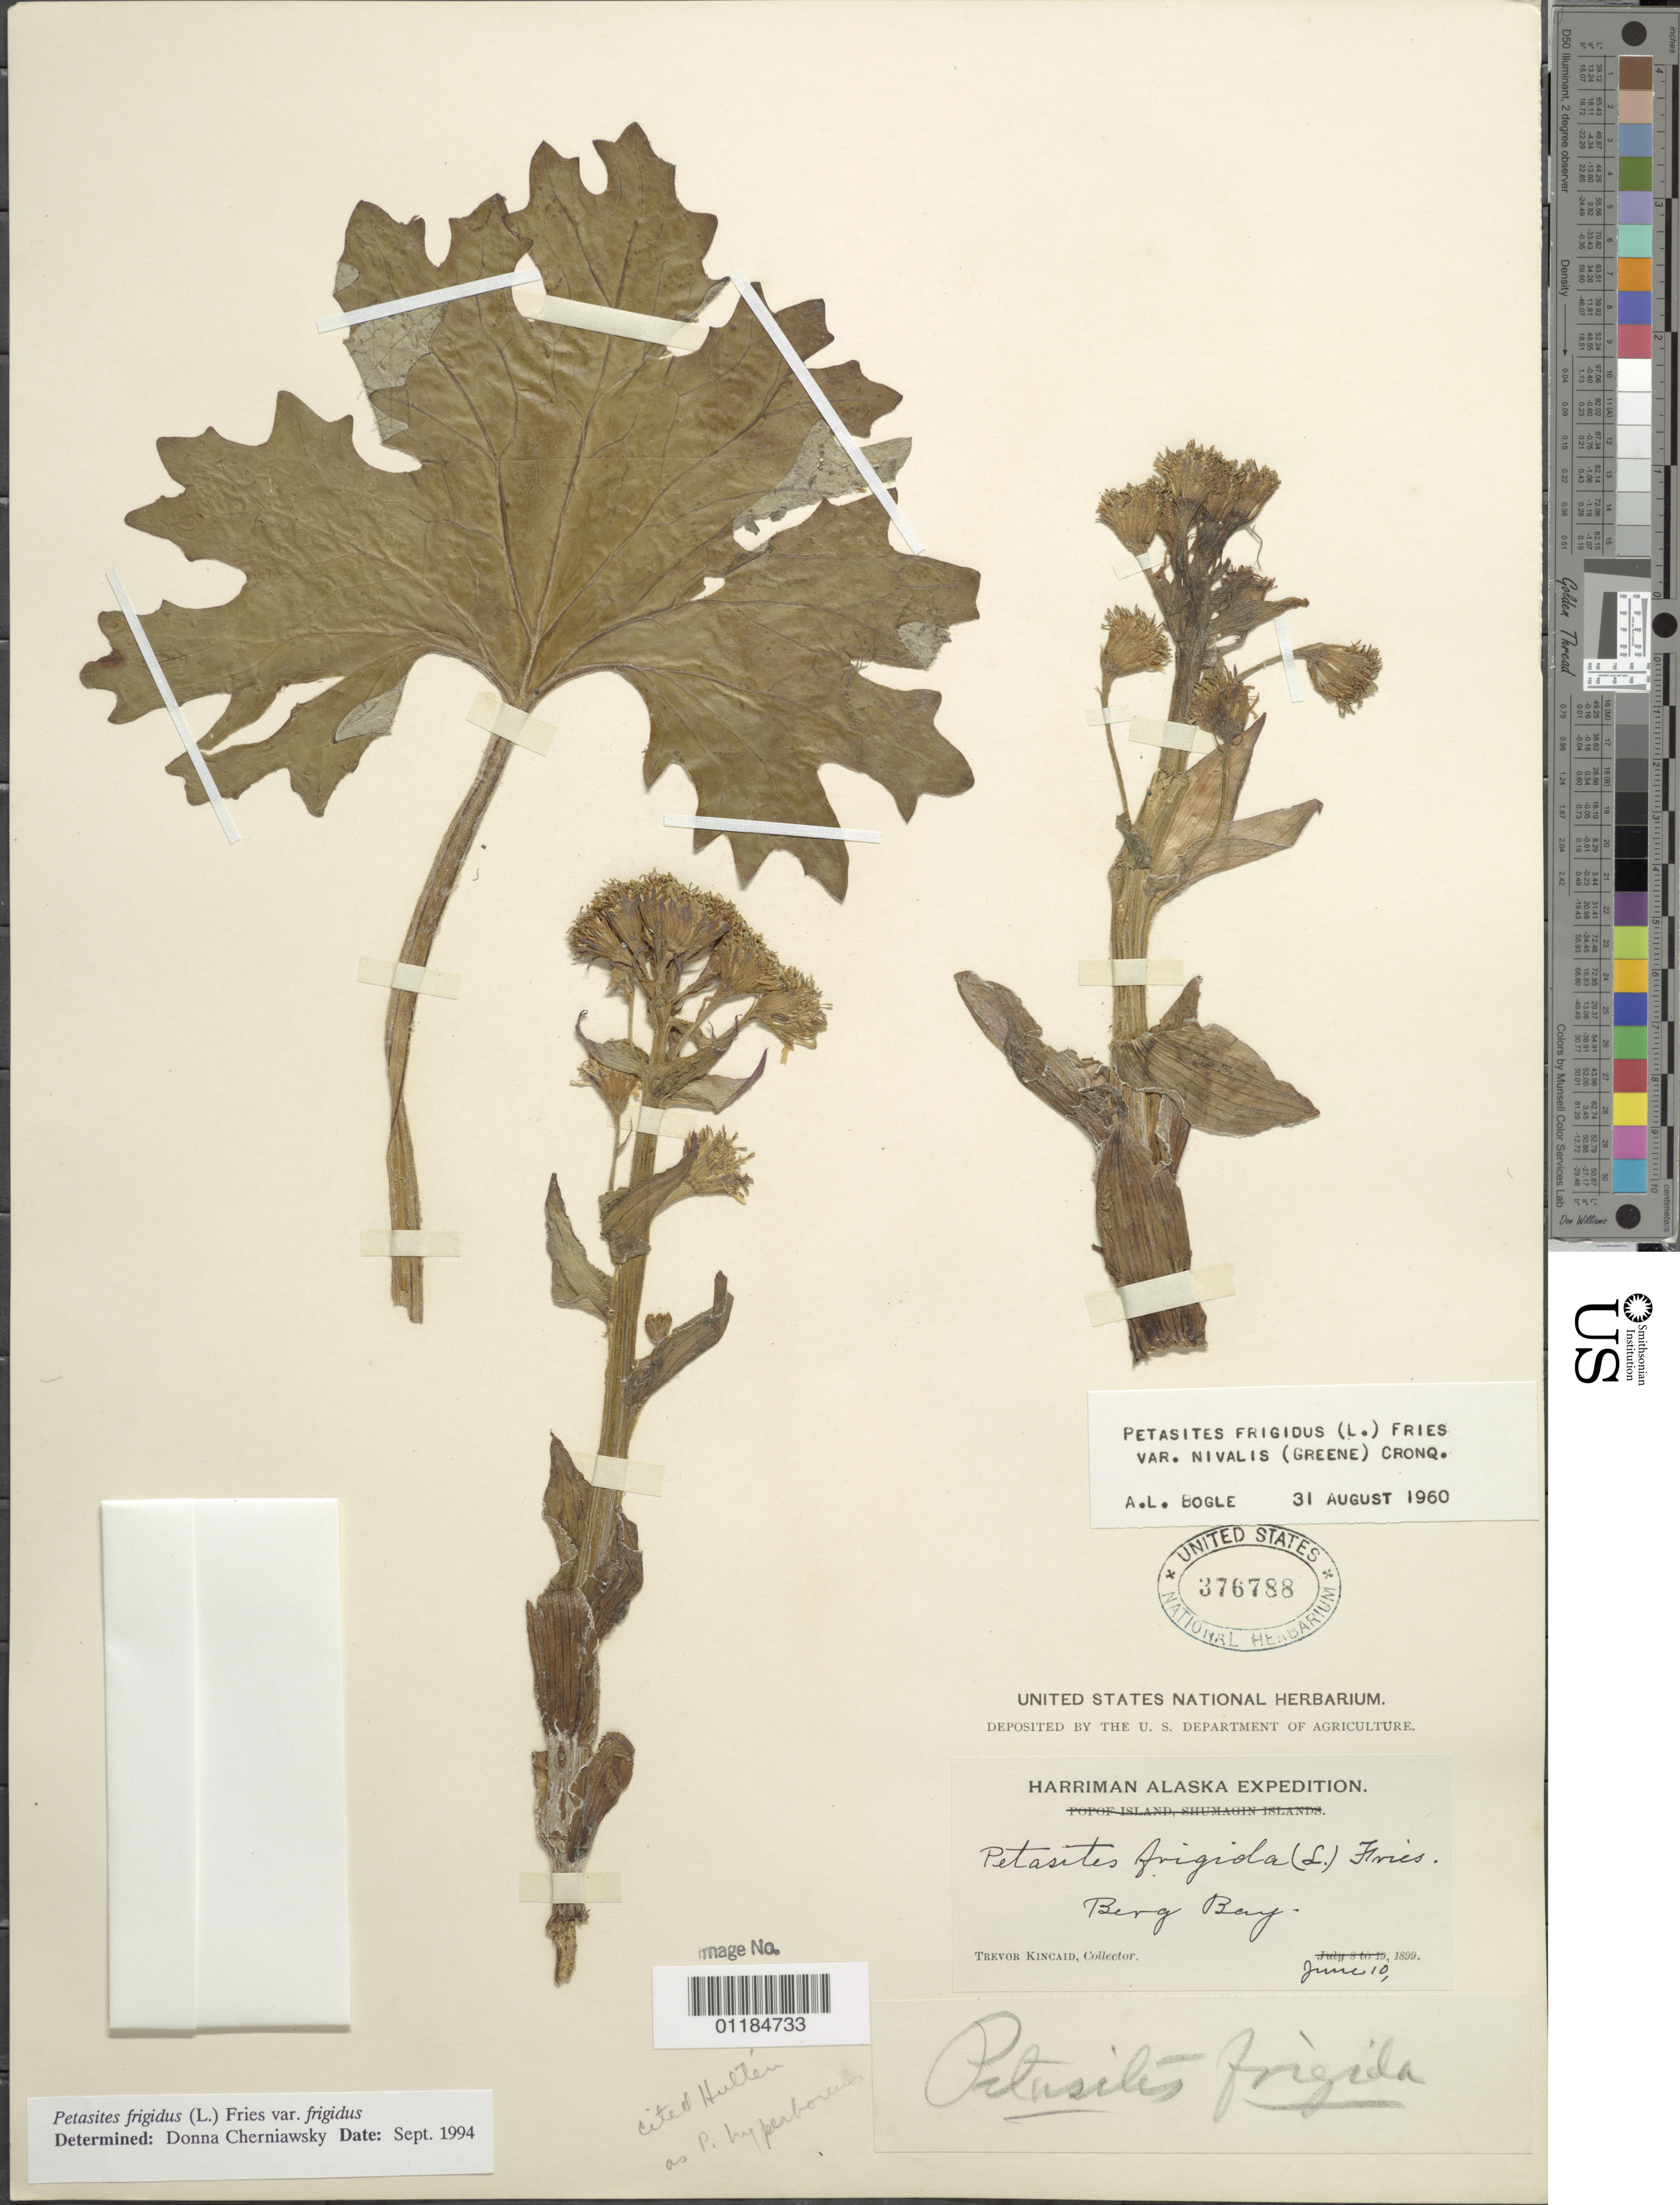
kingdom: Plantae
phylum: Tracheophyta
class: Magnoliopsida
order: Asterales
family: Asteraceae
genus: Petasites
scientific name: Petasites frigidus var. frigidus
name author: (L.) Fr.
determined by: Cherniawsky, Donna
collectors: T. C. Kincaid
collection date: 1899-06-10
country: United States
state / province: Alaska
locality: Berg Bay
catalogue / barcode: US 376788